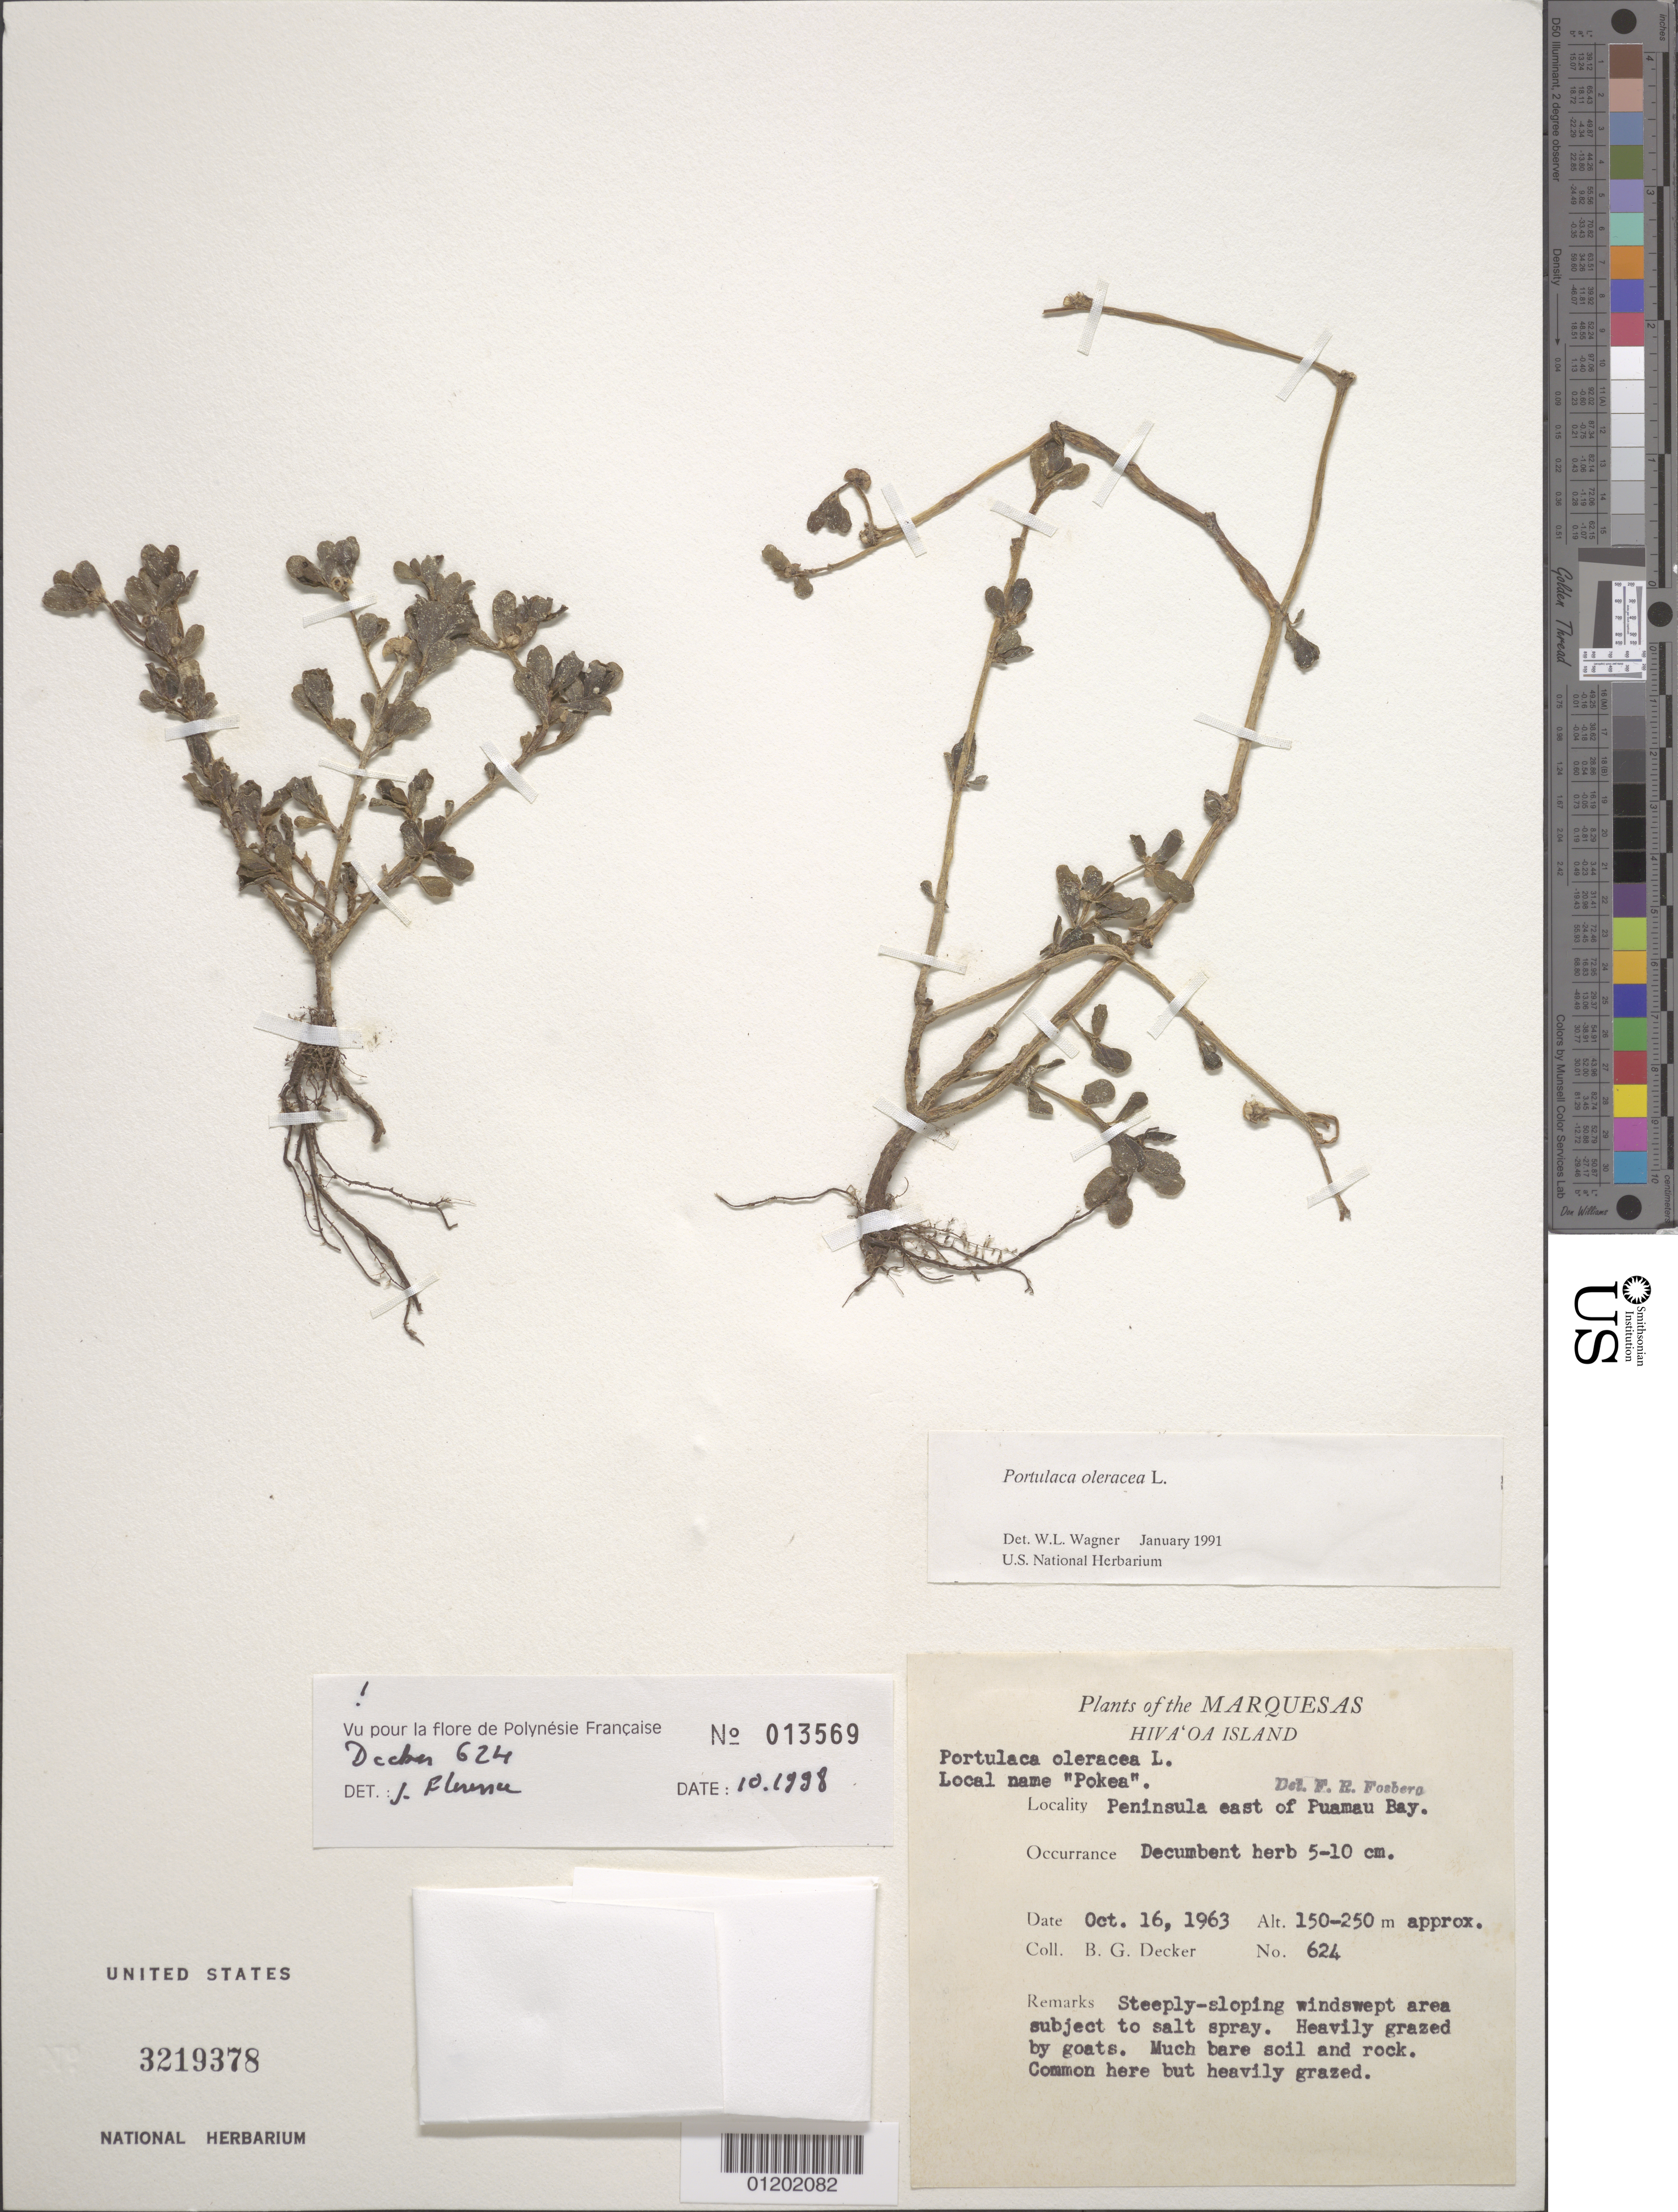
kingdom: Plantae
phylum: Tracheophyta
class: Magnoliopsida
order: Caryophyllales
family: Portulacaceae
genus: Portulaca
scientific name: Portulaca oleracea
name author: L.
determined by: Wagner, W. L., (BOT), Smithsonian Institution - National Museum of Natural History (UNITED STATES)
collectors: B. G. Decker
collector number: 624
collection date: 1963-10-16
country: French Polynesia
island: Hiva Oa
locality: peninsula E of Puamau Bay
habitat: Steeply-sloping windswept area subject to salt spray. Heavily grazed by goats. Much bare soil and rock. Common here but heavily grazed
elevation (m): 150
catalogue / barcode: US 3219378